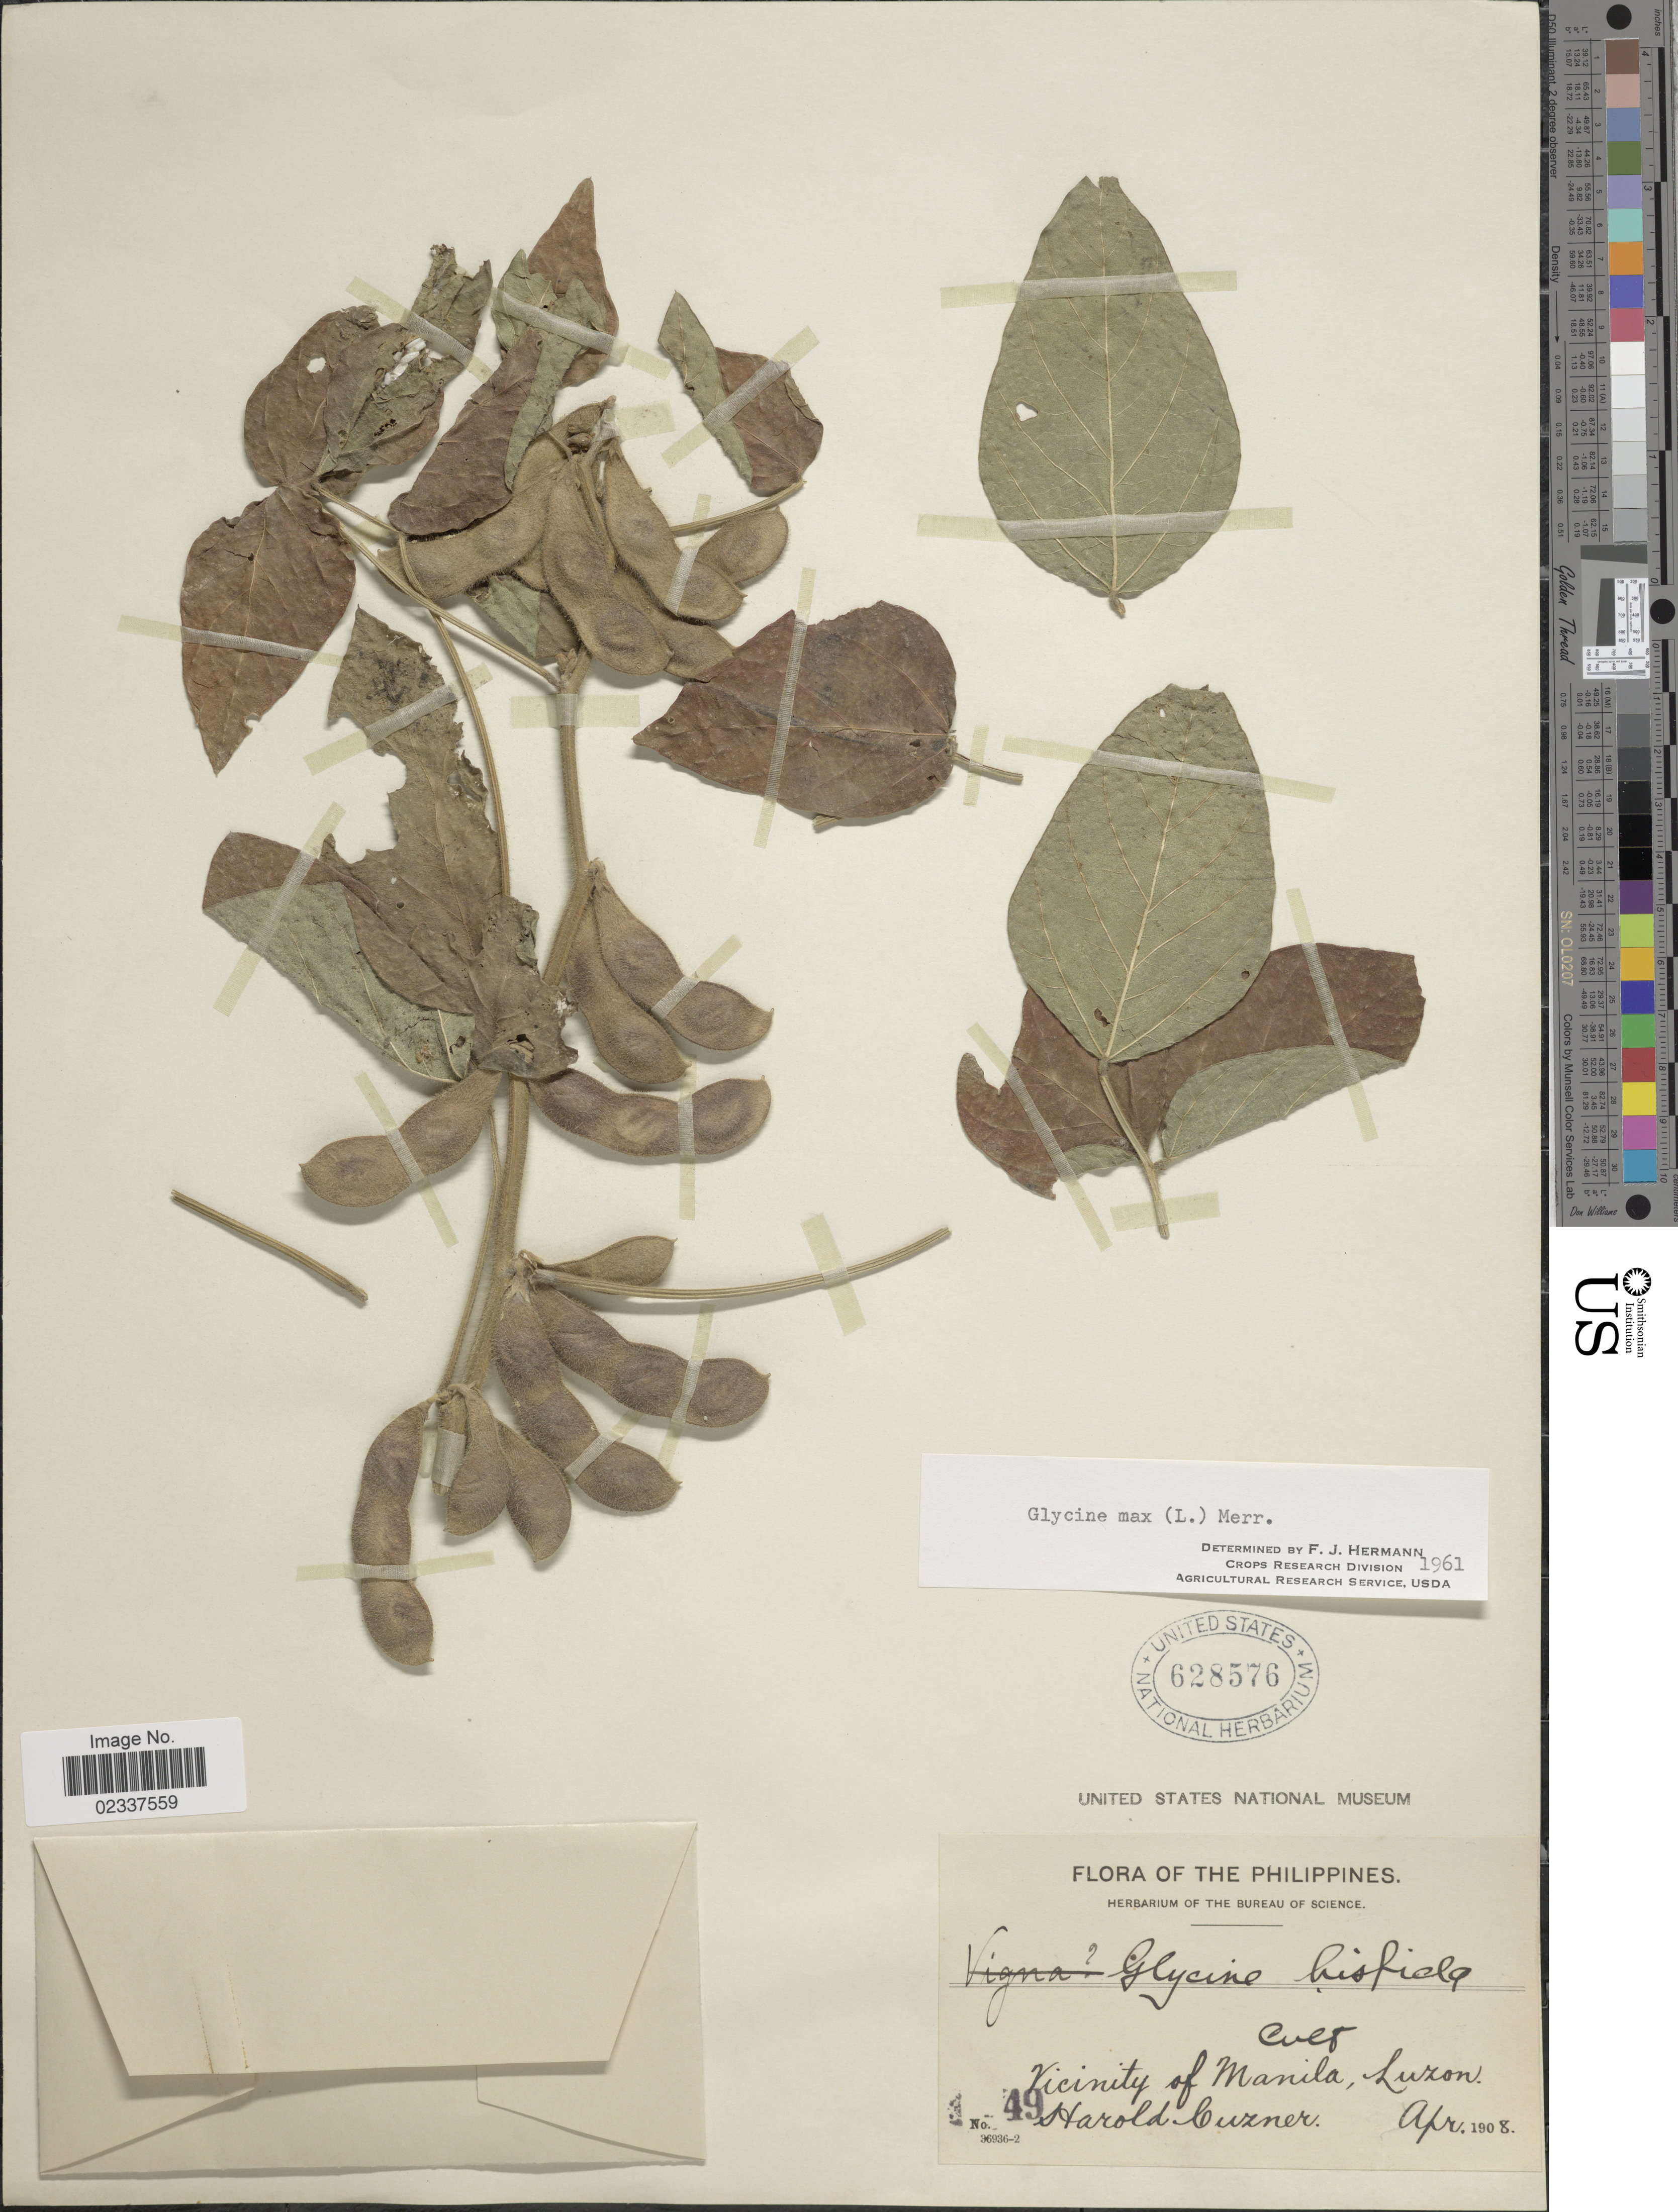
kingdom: Plantae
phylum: Tracheophyta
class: Magnoliopsida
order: Fabales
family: Fabaceae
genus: Glycine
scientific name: Glycine max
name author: (L.) Merr.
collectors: H. Cuzner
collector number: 49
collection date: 1908-04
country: Philippines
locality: Vicinity of Manila, Luzon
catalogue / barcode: US 628576